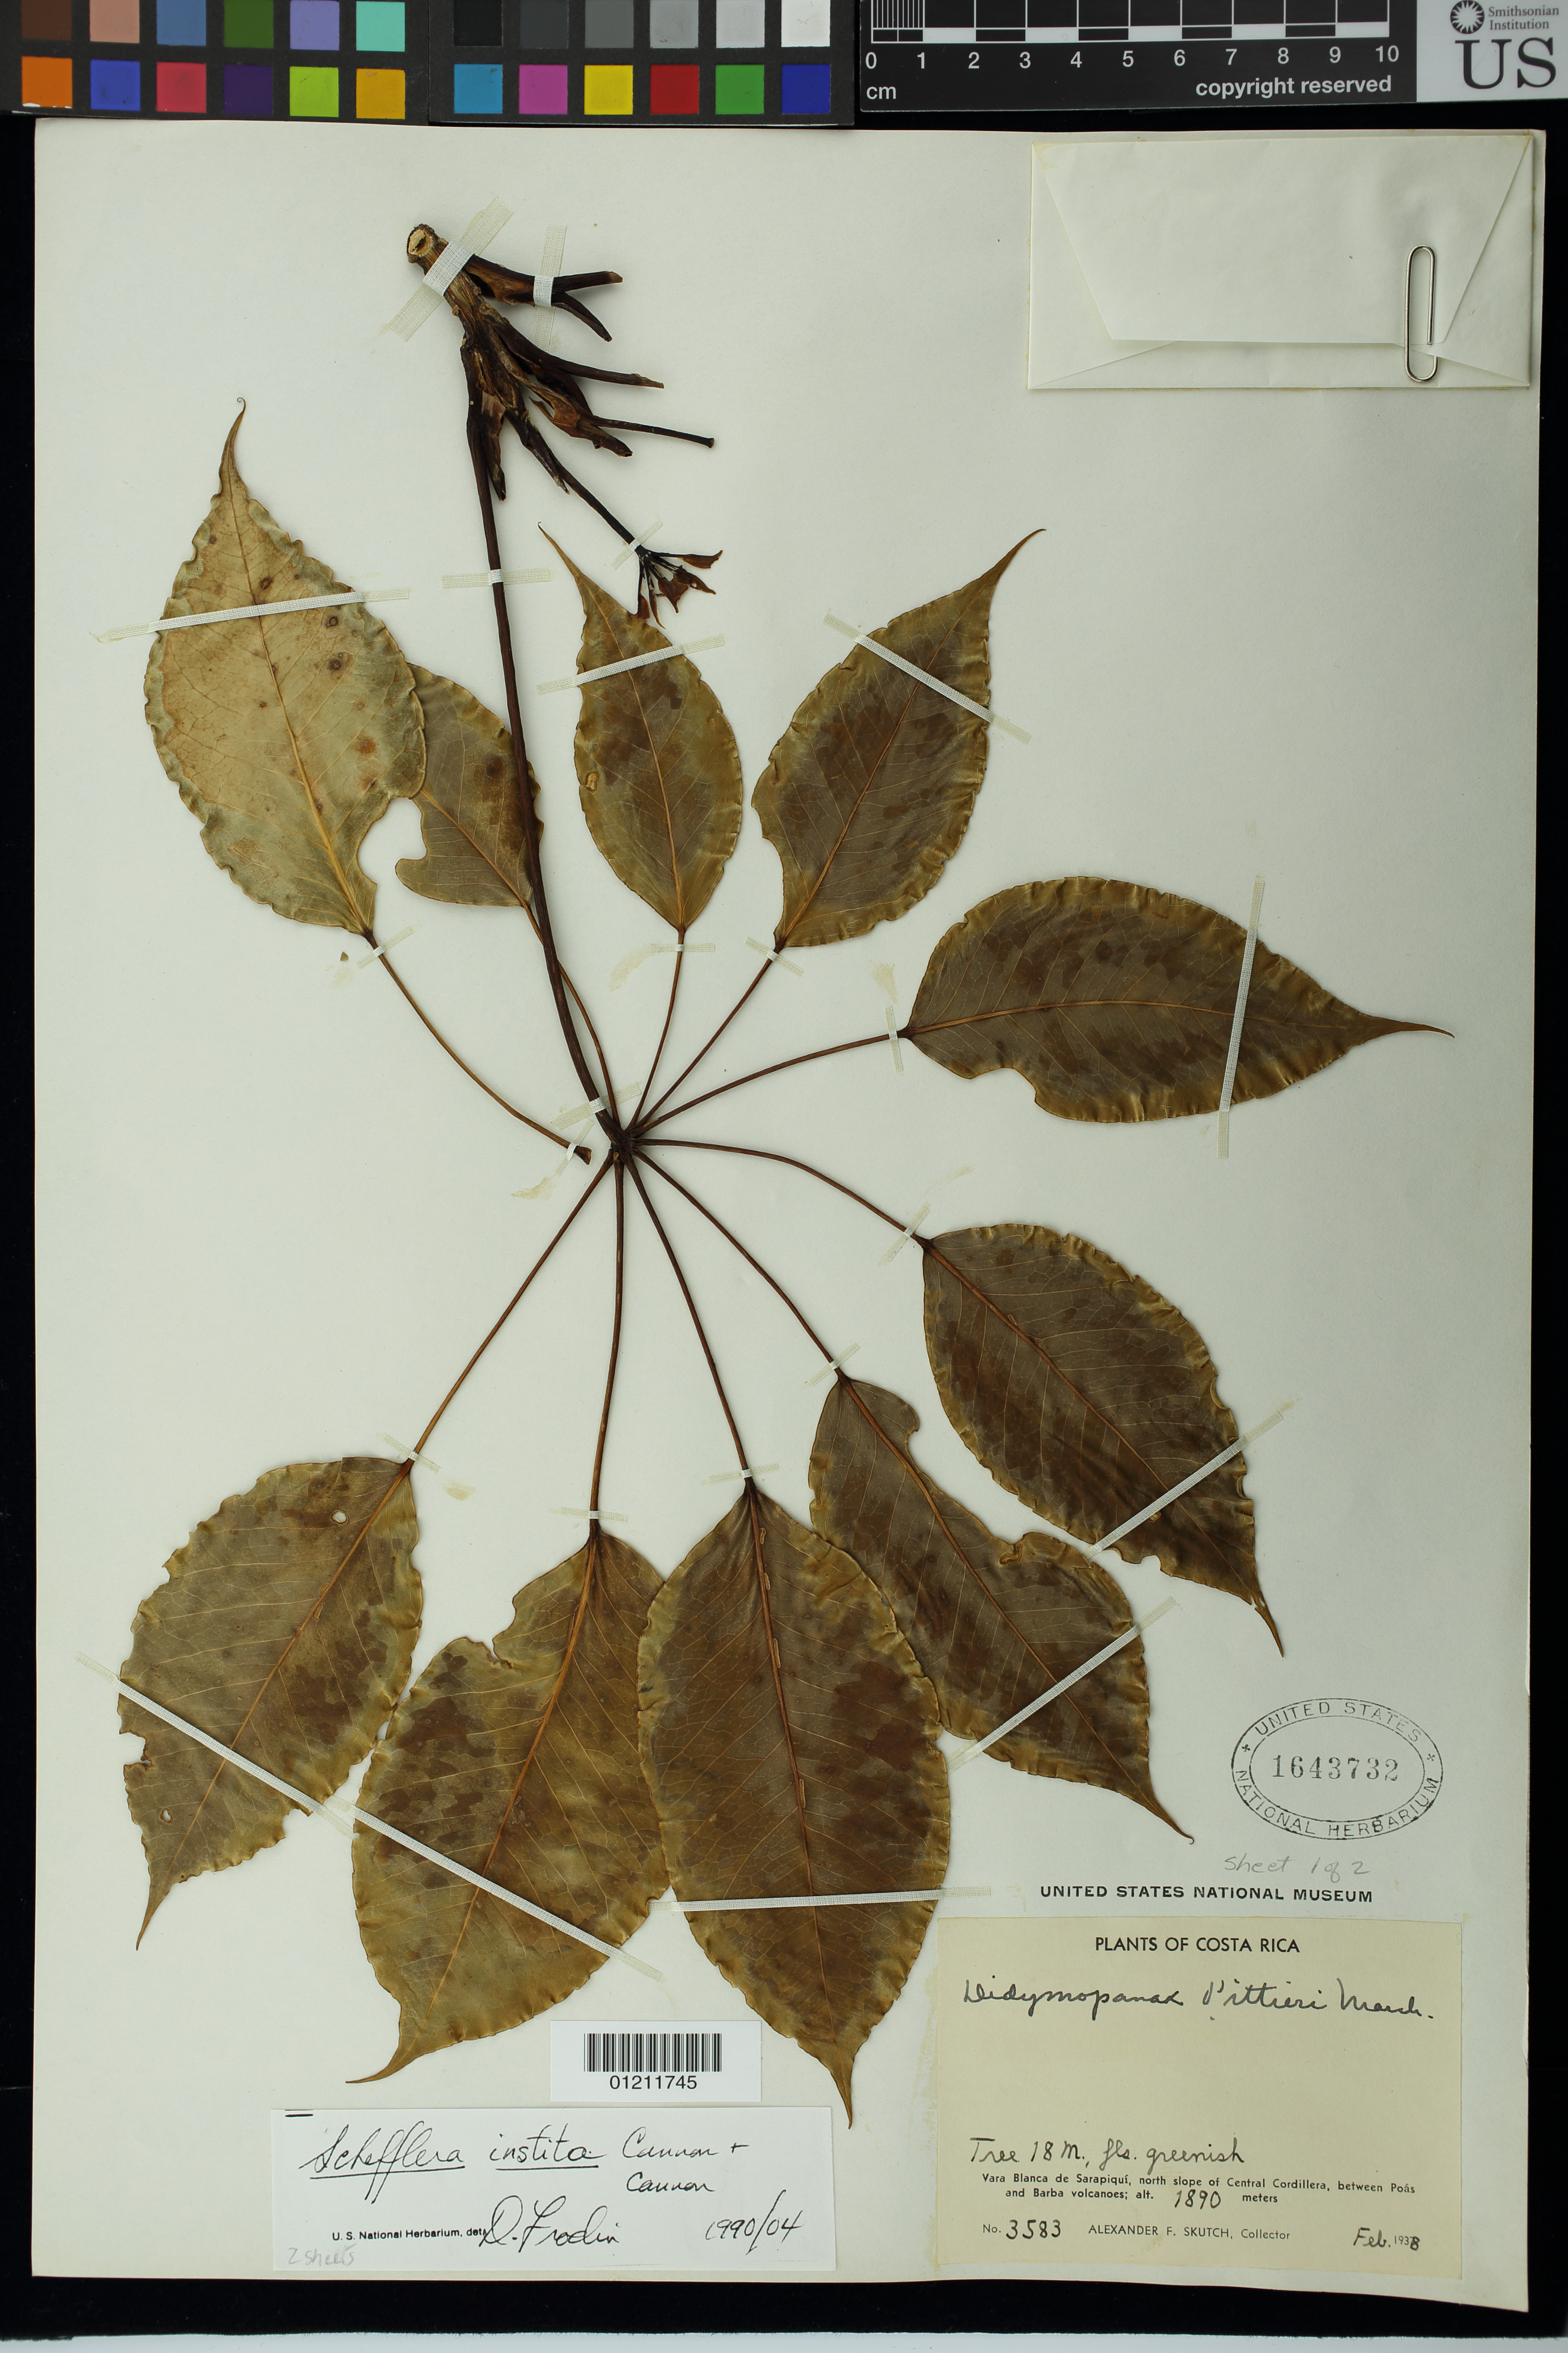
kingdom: Plantae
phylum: Tracheophyta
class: Magnoliopsida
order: Apiales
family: Araliaceae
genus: Schefflera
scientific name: Schefflera instita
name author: M.J. Cannon & Cannon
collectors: A. F. Skutch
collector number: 3583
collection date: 1938-02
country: Costa Rica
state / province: Heredia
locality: Vara Blanca de Sarapiquí, north slope of Central Cordillera, between Poás and Barba volcanoes.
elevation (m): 1890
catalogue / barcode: US 1643732